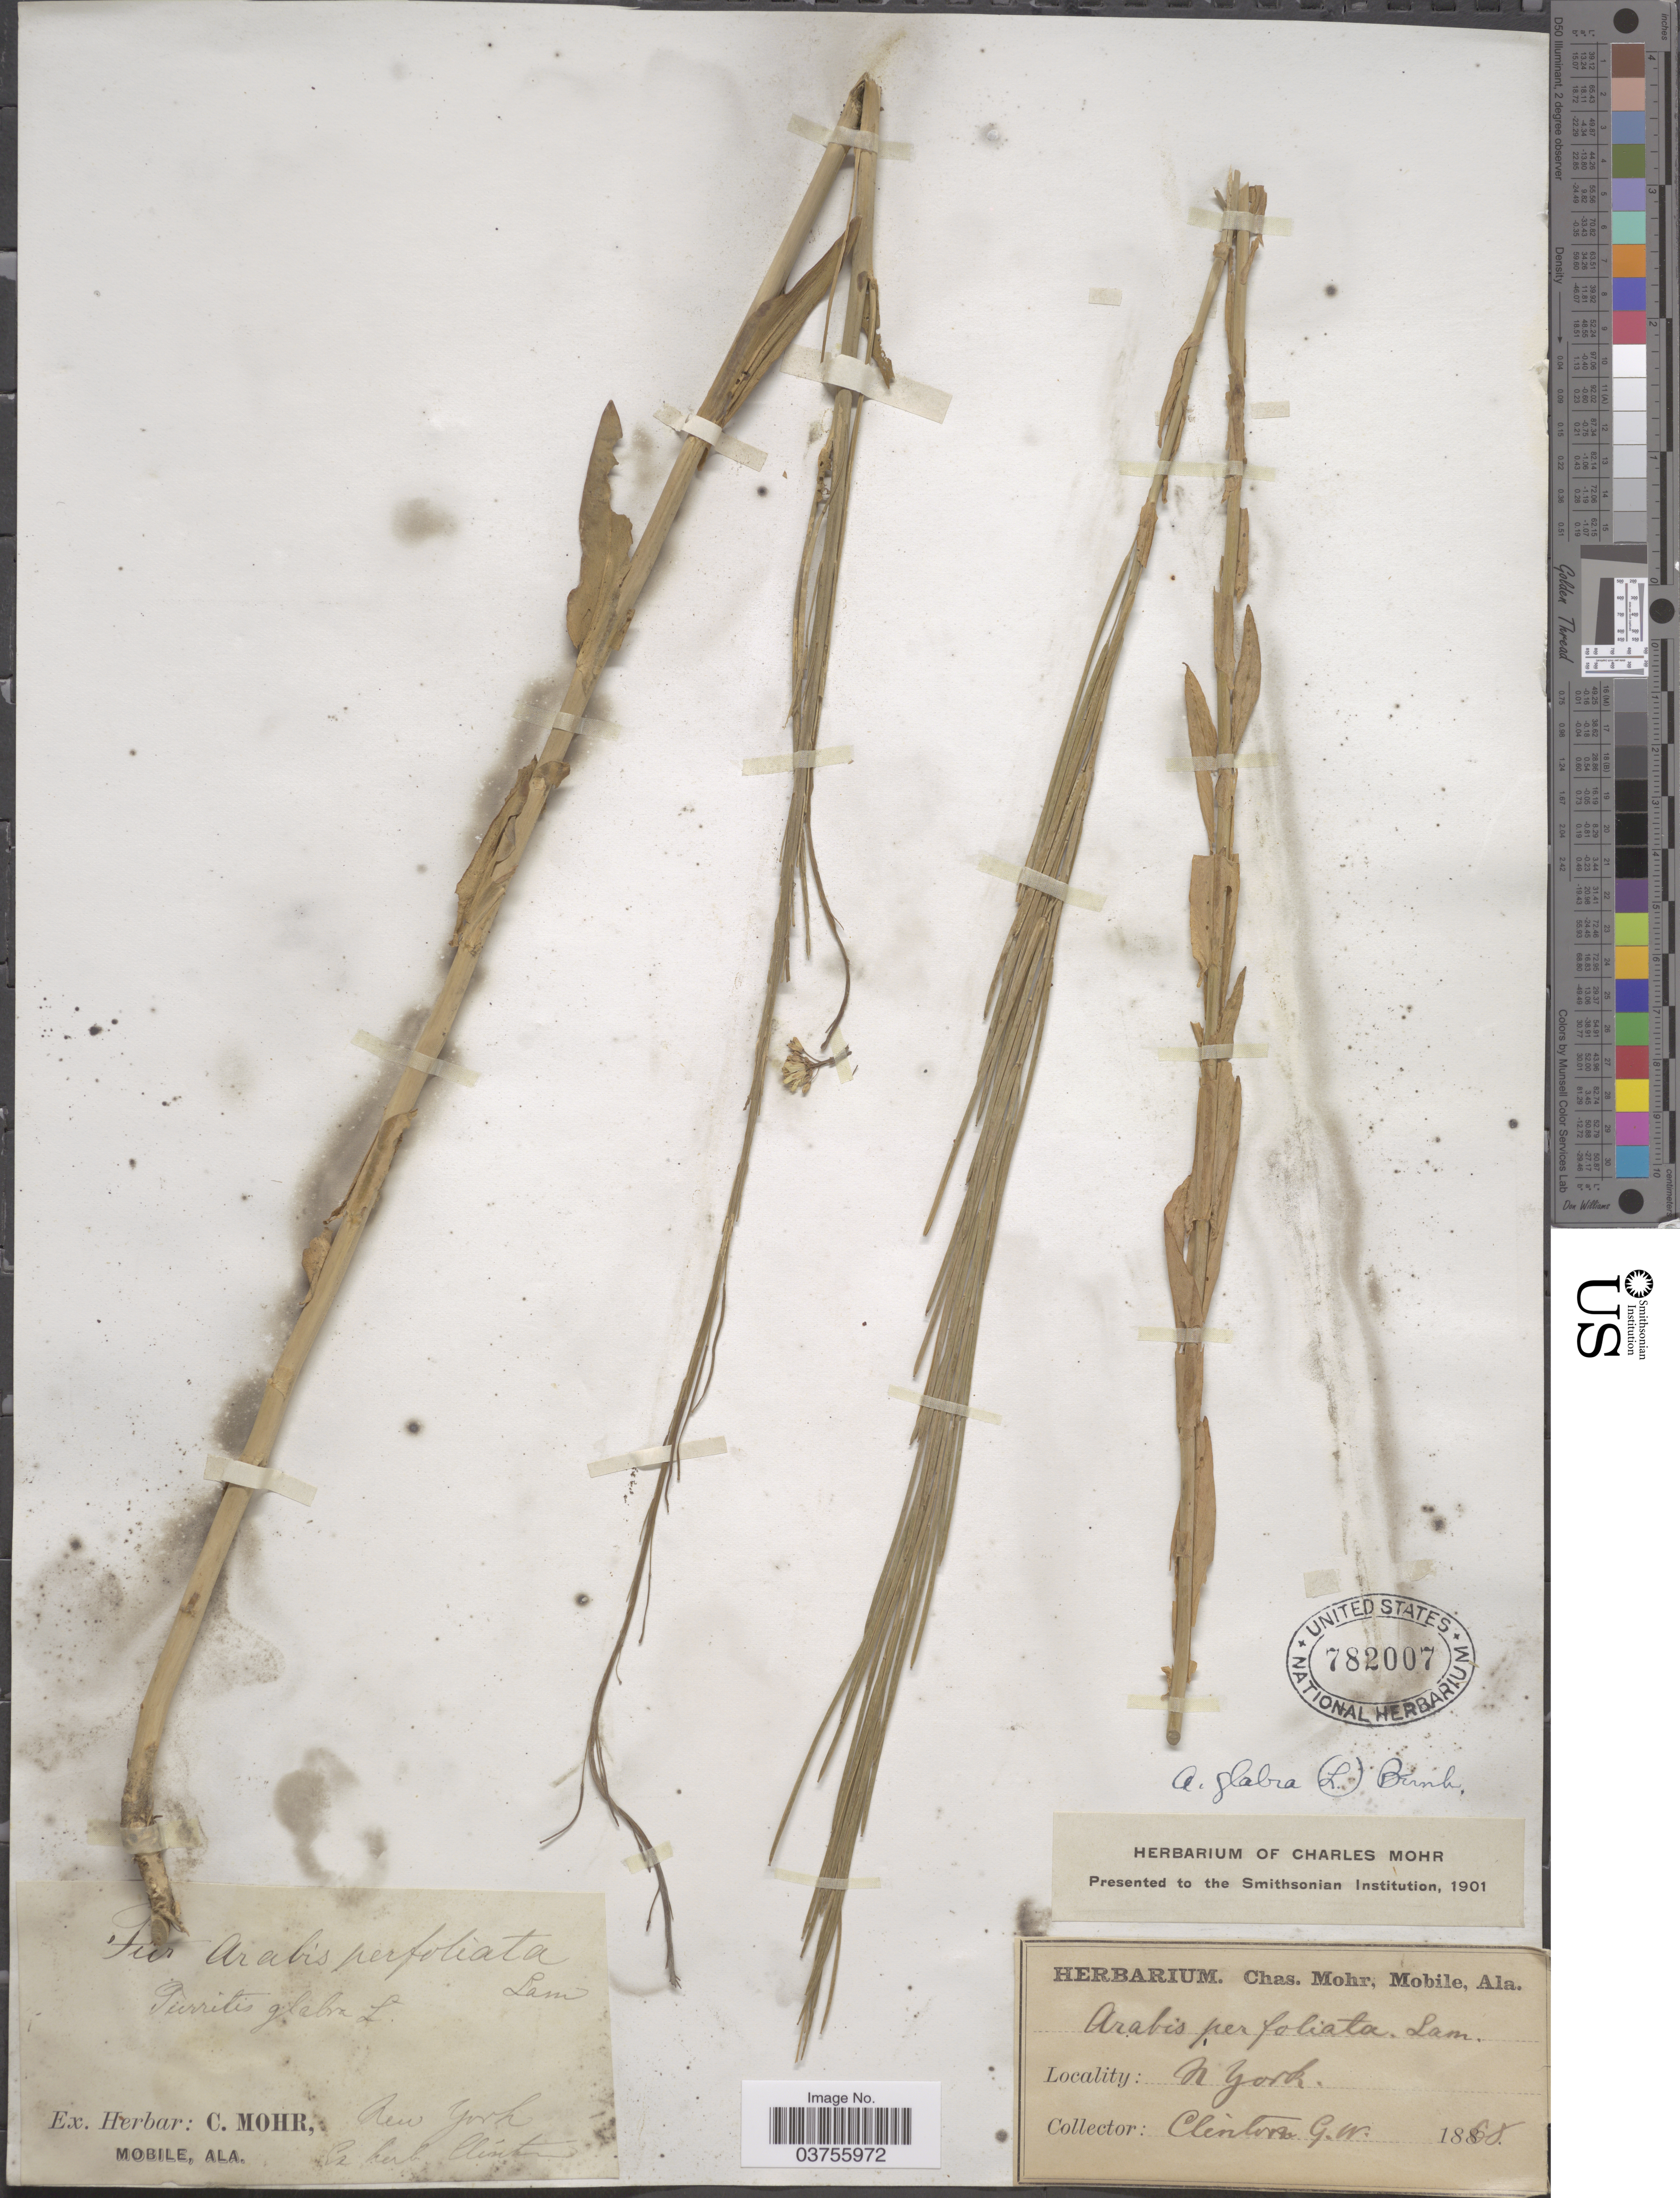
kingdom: Plantae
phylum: Tracheophyta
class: Magnoliopsida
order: Brassicales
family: Brassicaceae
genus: Turritis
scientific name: Turritis glabra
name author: L.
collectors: G. W. Clinton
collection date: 1868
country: United States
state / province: New York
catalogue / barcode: US 782007